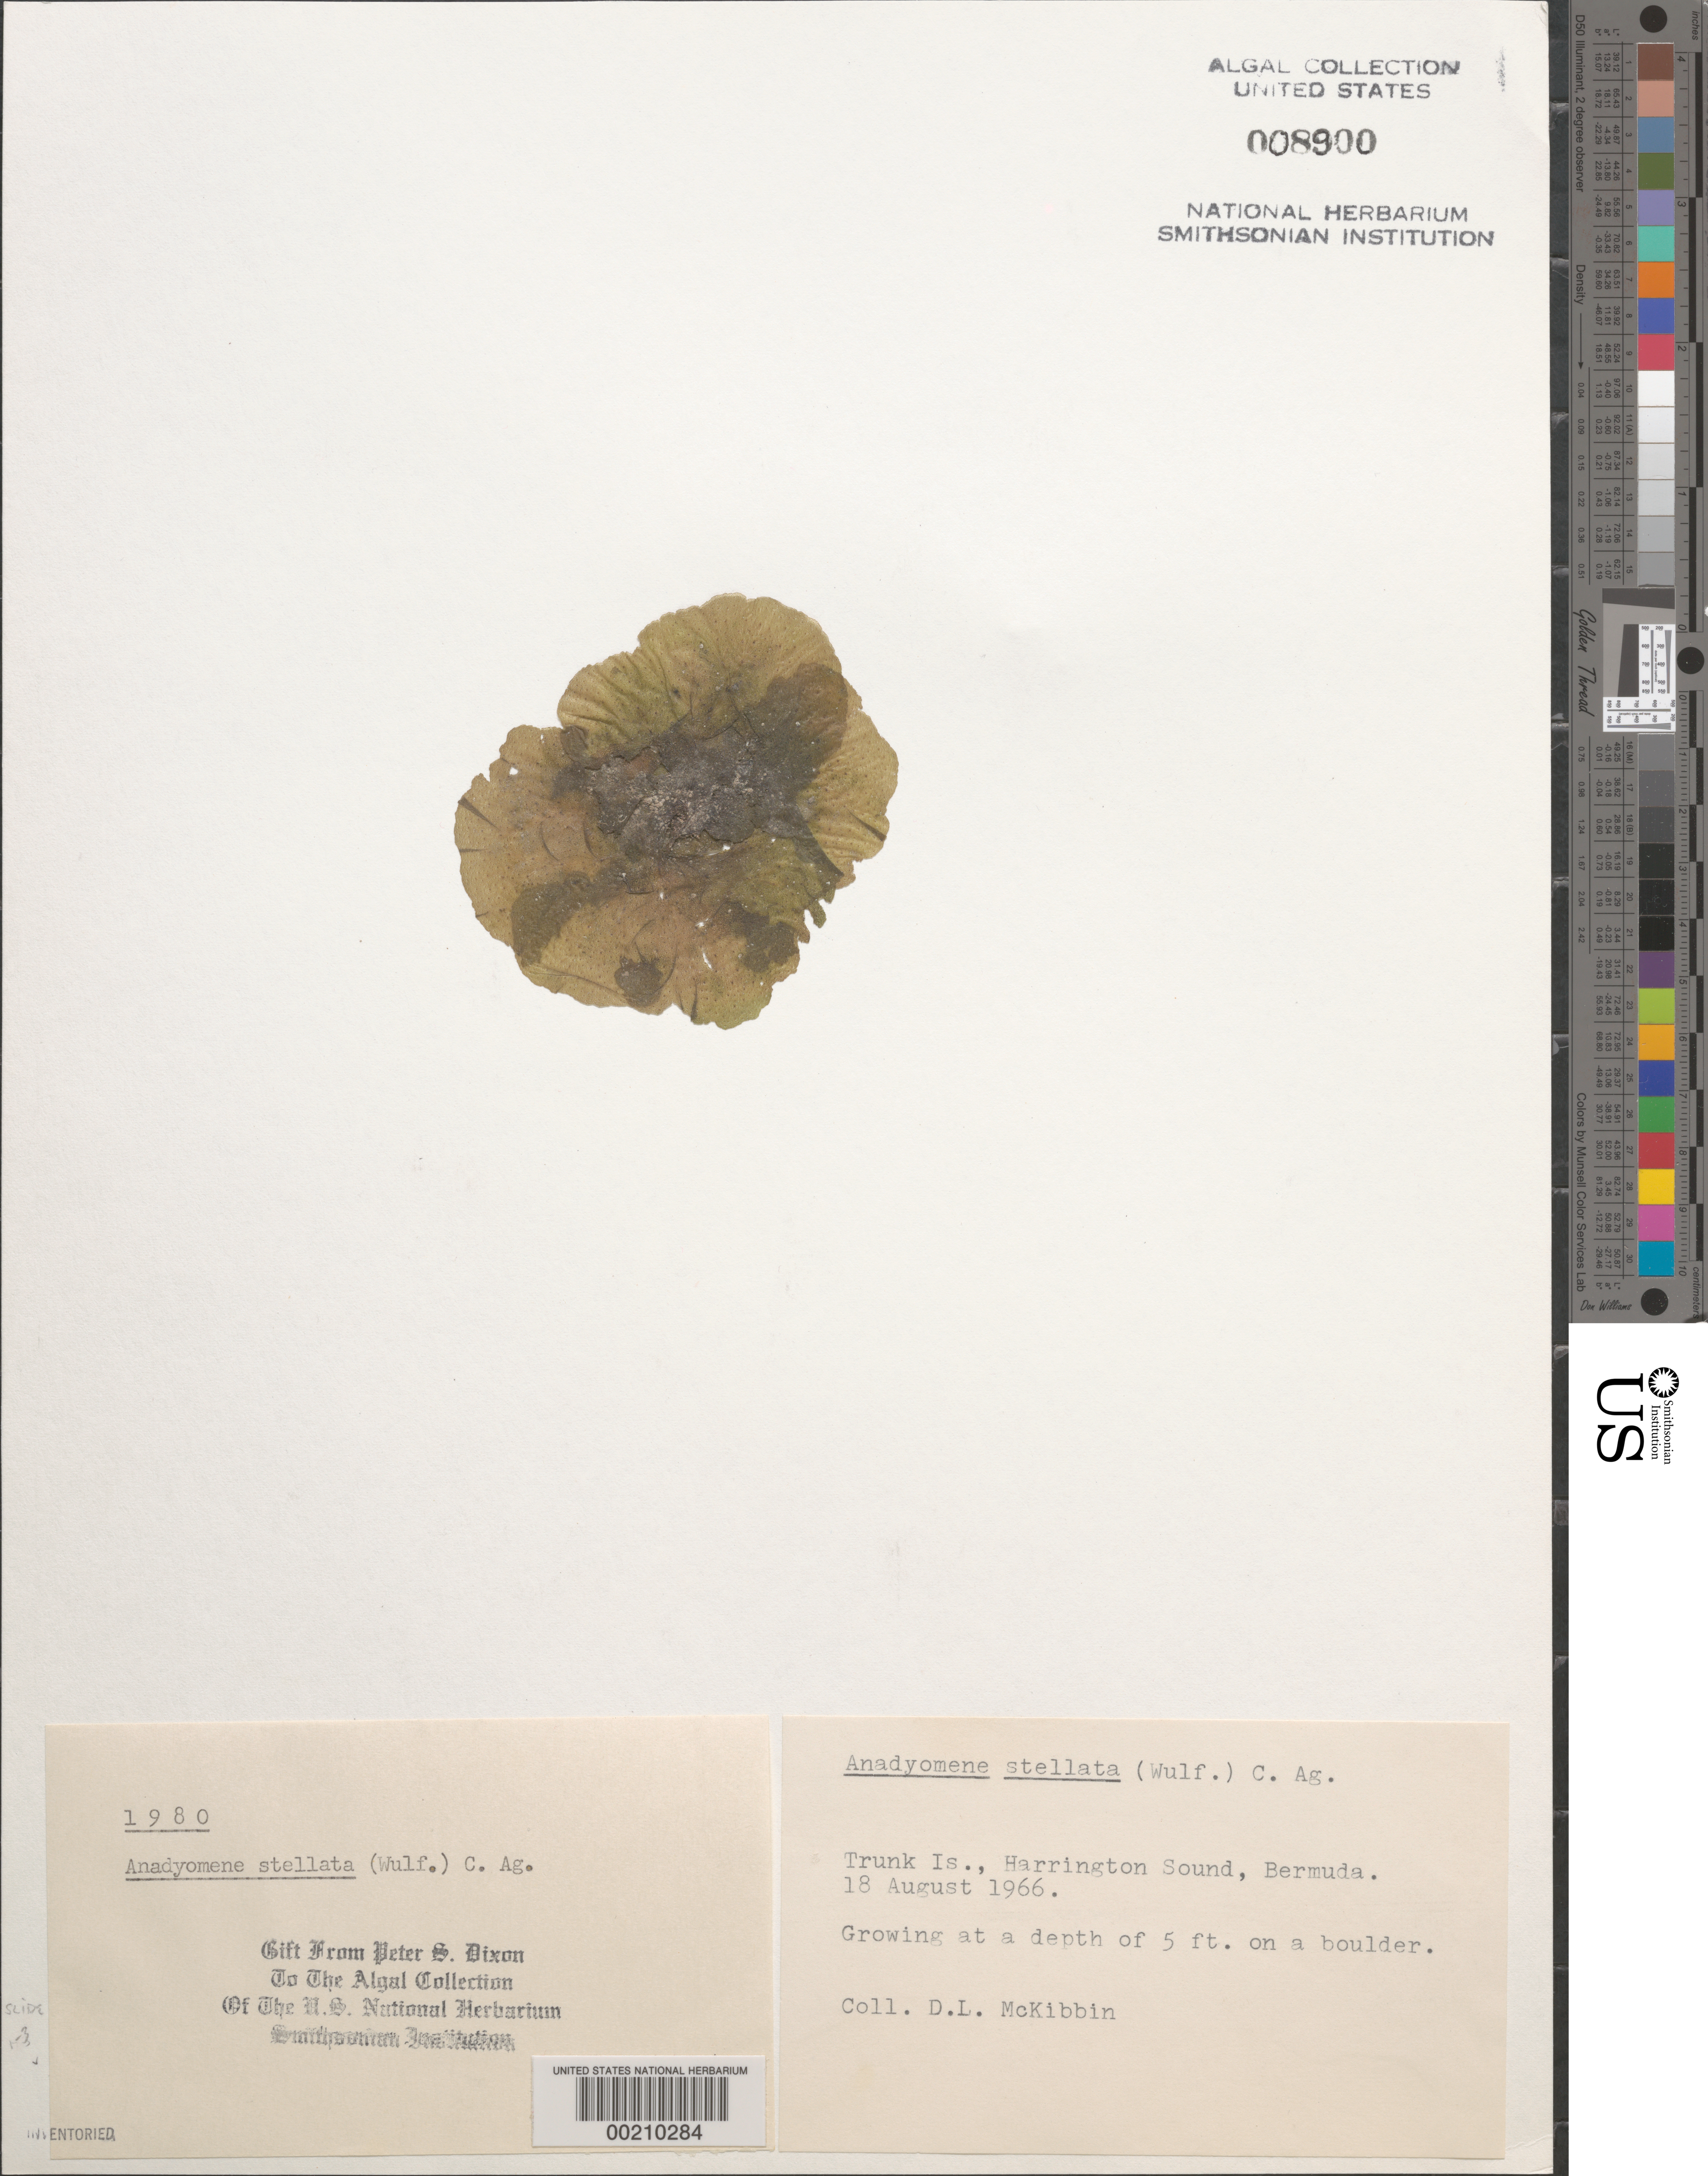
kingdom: Plantae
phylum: Chlorophyta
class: Ulvophyceae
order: Cladophorales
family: Anadyomenaceae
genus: Anadyomene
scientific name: Anadyomene stellata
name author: (Wulfen) C. Agardh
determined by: Dixon, P. S.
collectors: D. Mckibbin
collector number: PSD 1980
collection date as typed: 18 Aug 1966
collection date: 1966-08-18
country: Bermuda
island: Bermuda Island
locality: Trunk Island, Harrington Sound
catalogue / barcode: US 8900